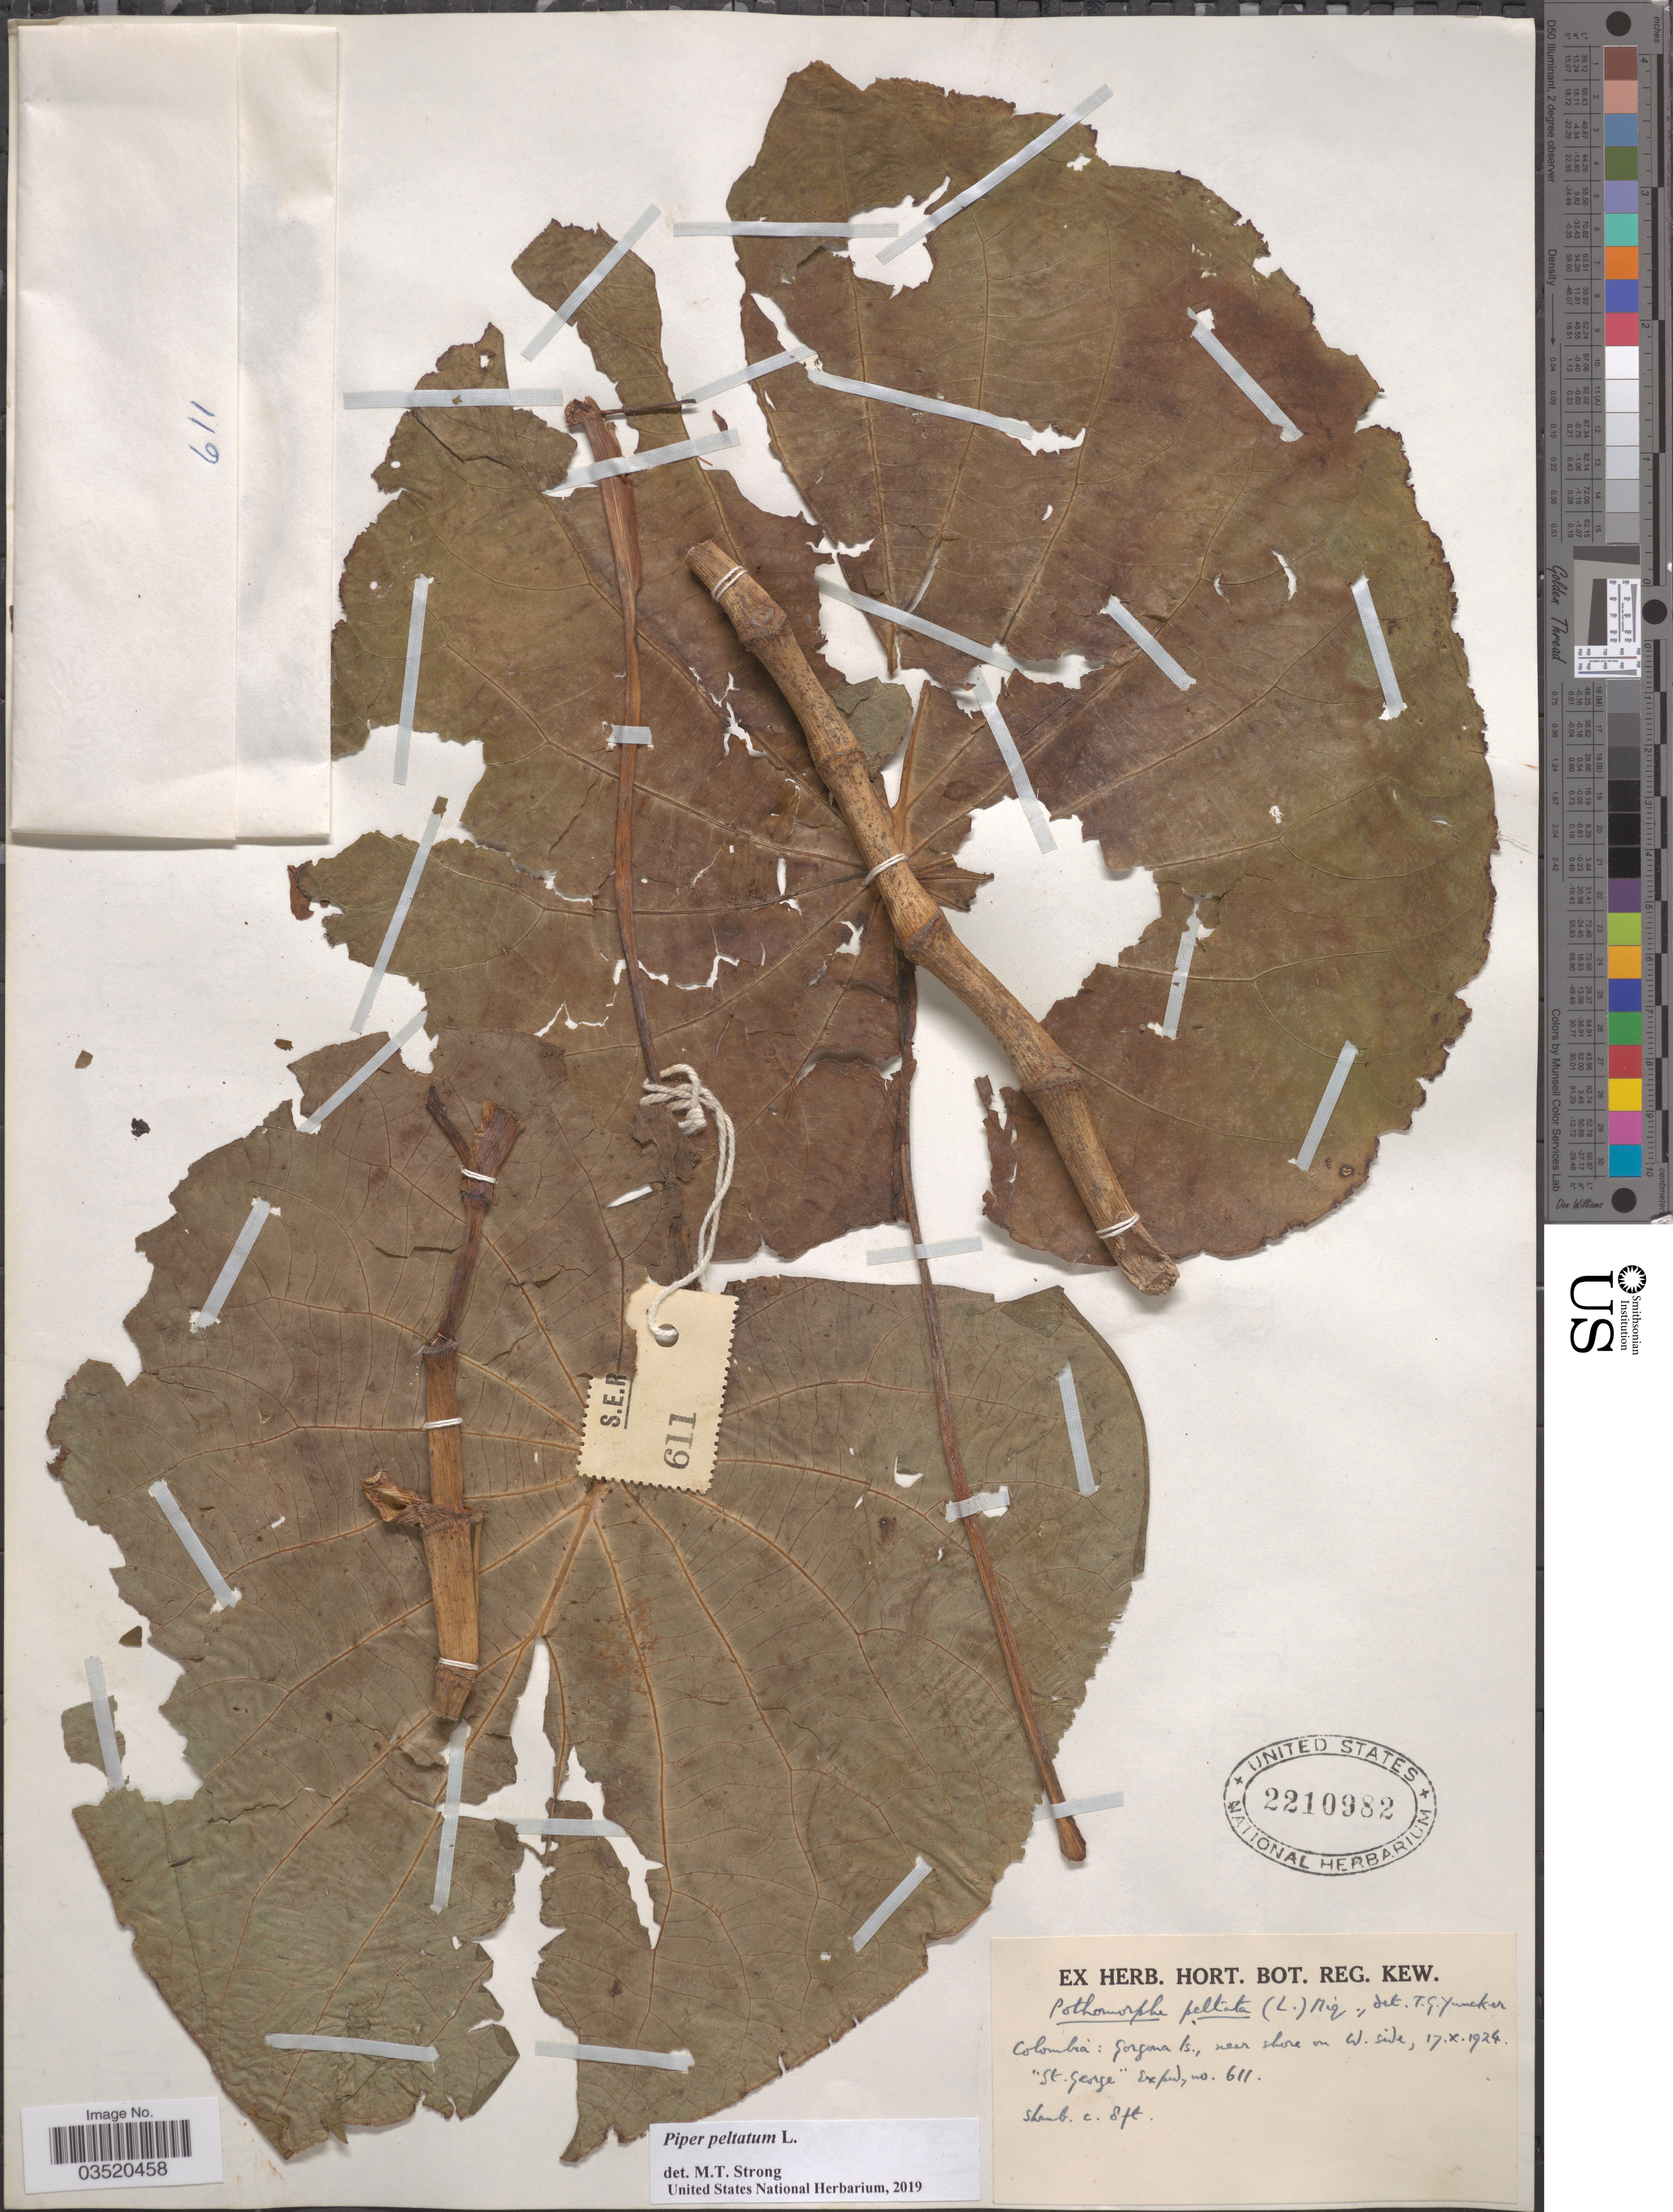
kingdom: Plantae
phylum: Tracheophyta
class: Magnoliopsida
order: Piperales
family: Piperaceae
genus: Piper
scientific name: Piper peltatum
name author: L.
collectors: St. George Exped.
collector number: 611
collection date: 1924-10-17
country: Colombia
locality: Gorgona Is., near shore on W. side.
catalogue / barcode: US 2210982